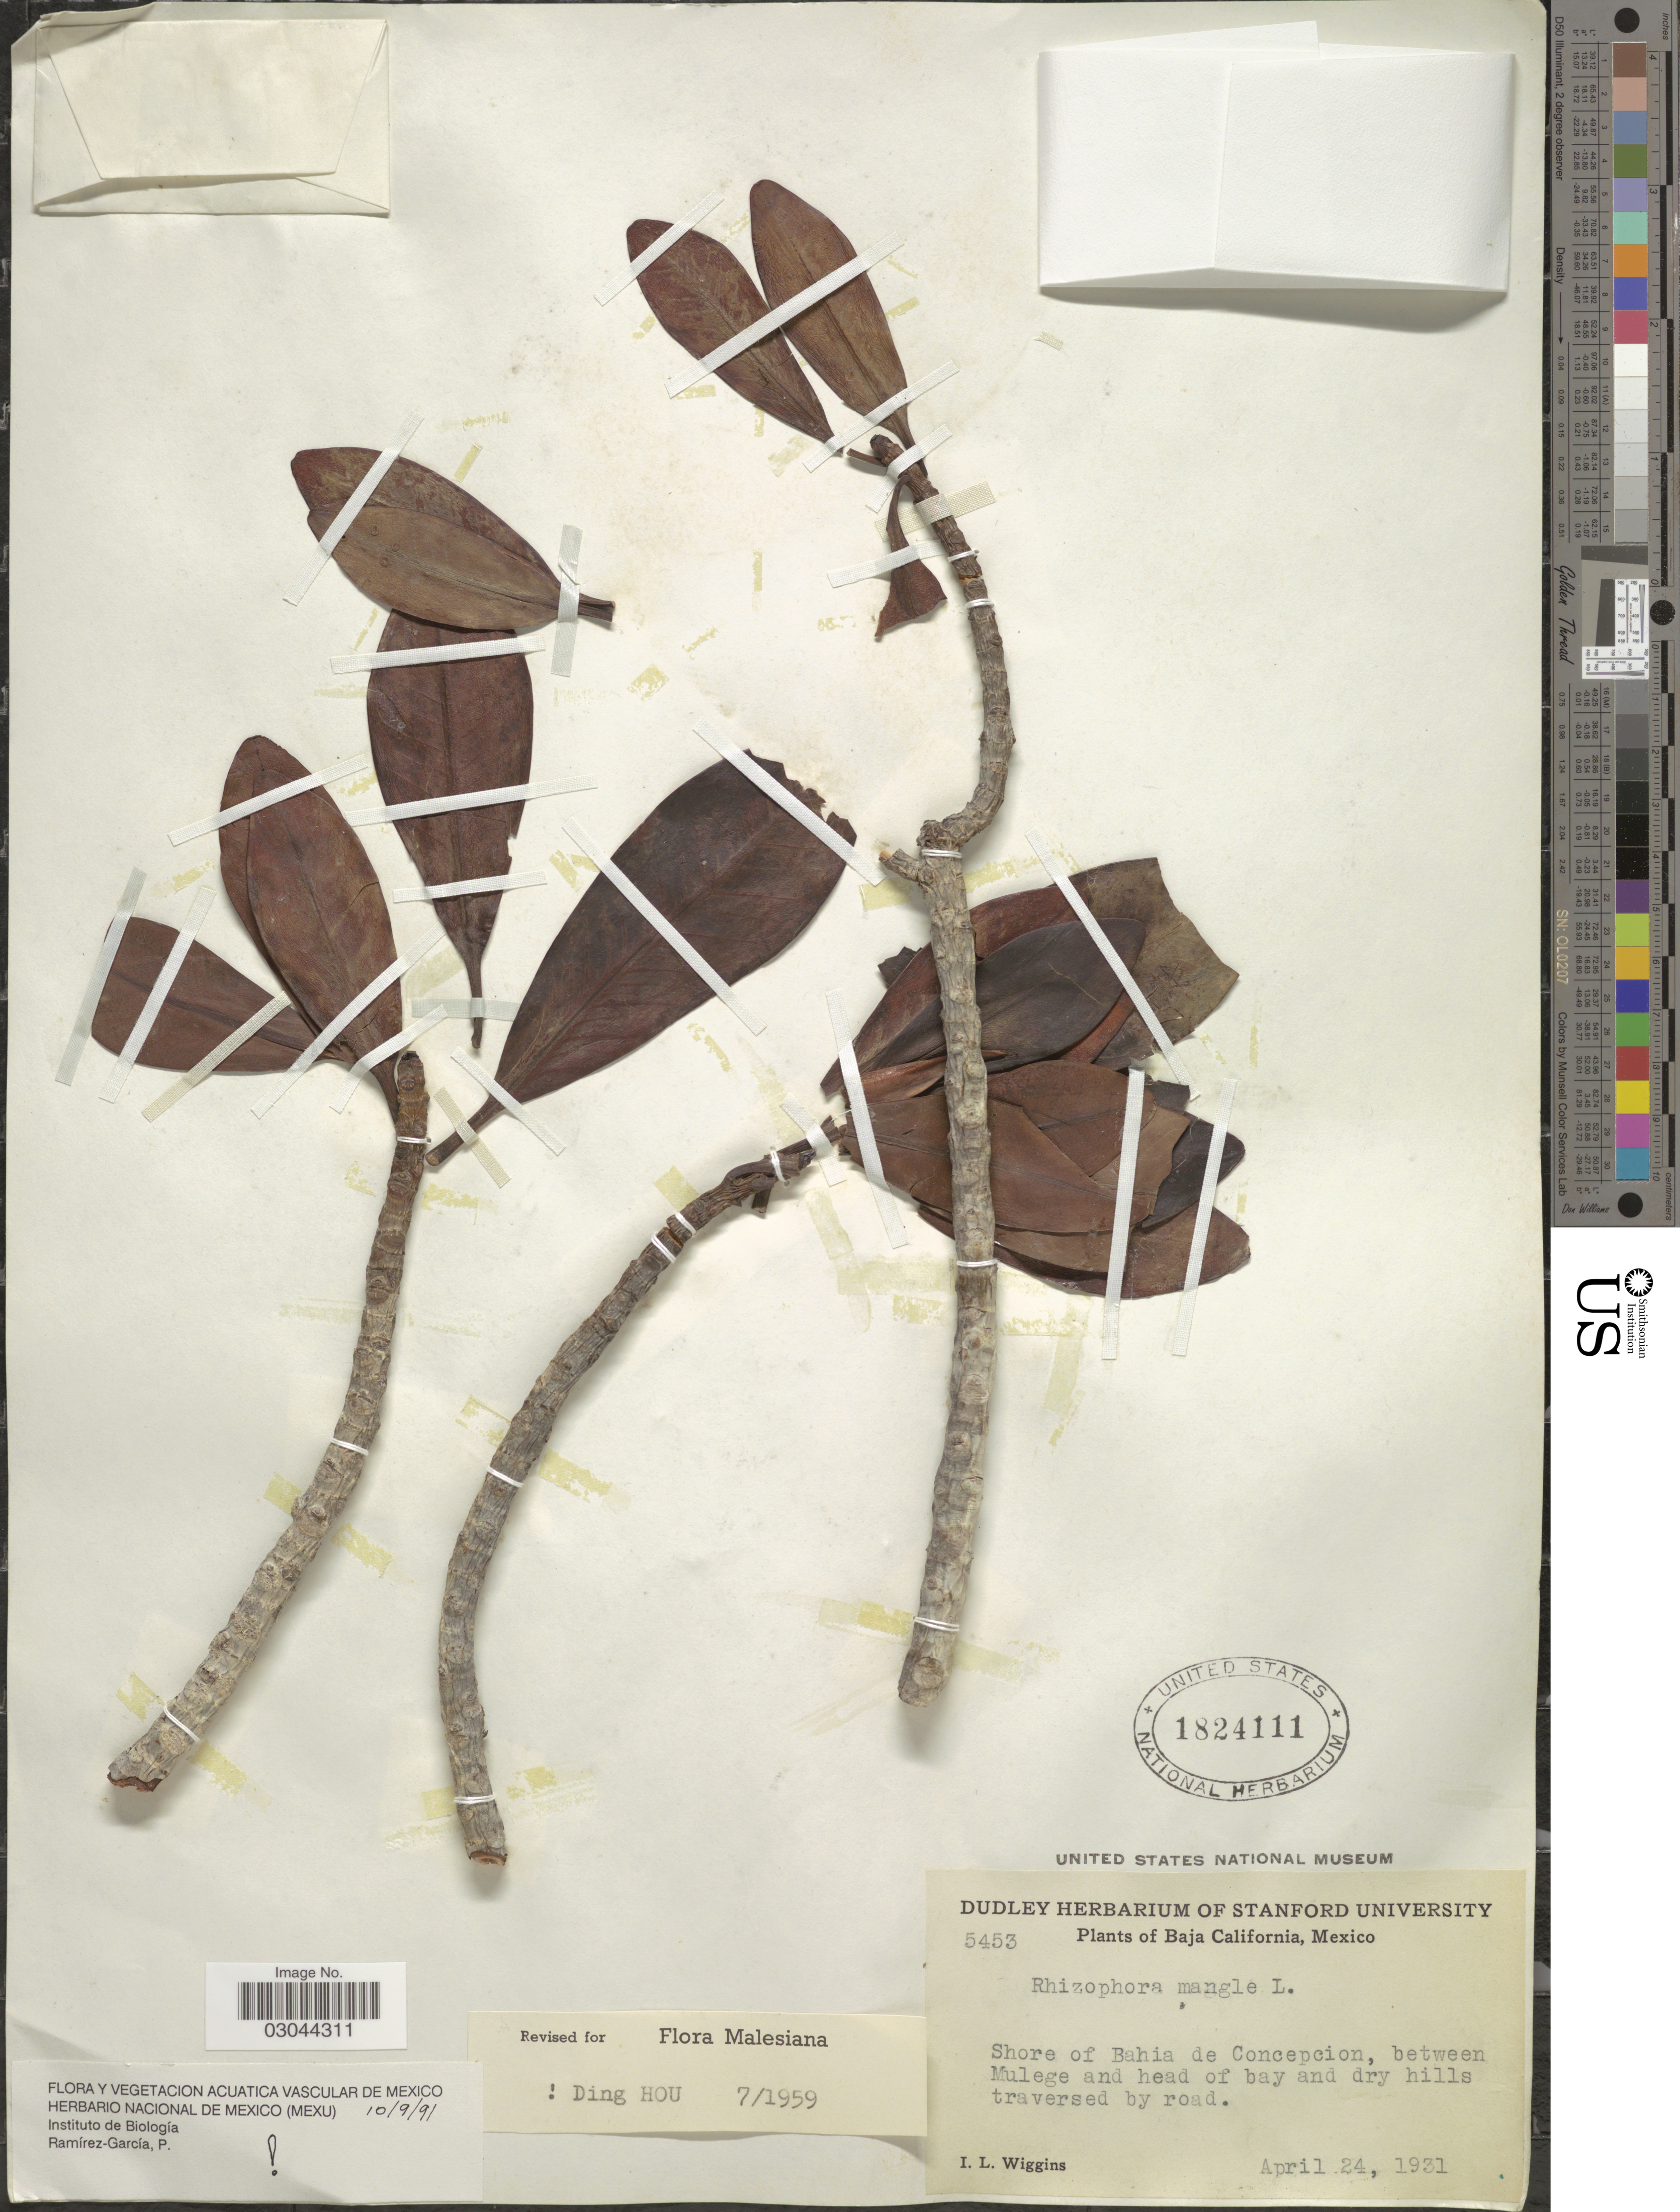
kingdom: Plantae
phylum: Tracheophyta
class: Magnoliopsida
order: Malpighiales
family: Rhizophoraceae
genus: Rhizophora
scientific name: Rhizophora mangle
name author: L.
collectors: I. L. Wiggins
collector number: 5453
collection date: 1931-04-24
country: Mexico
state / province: Baja California Sur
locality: Shore of Bahia de Concepcion, between Mulege and head of bay and dry hills traversed by road.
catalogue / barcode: US 1824111